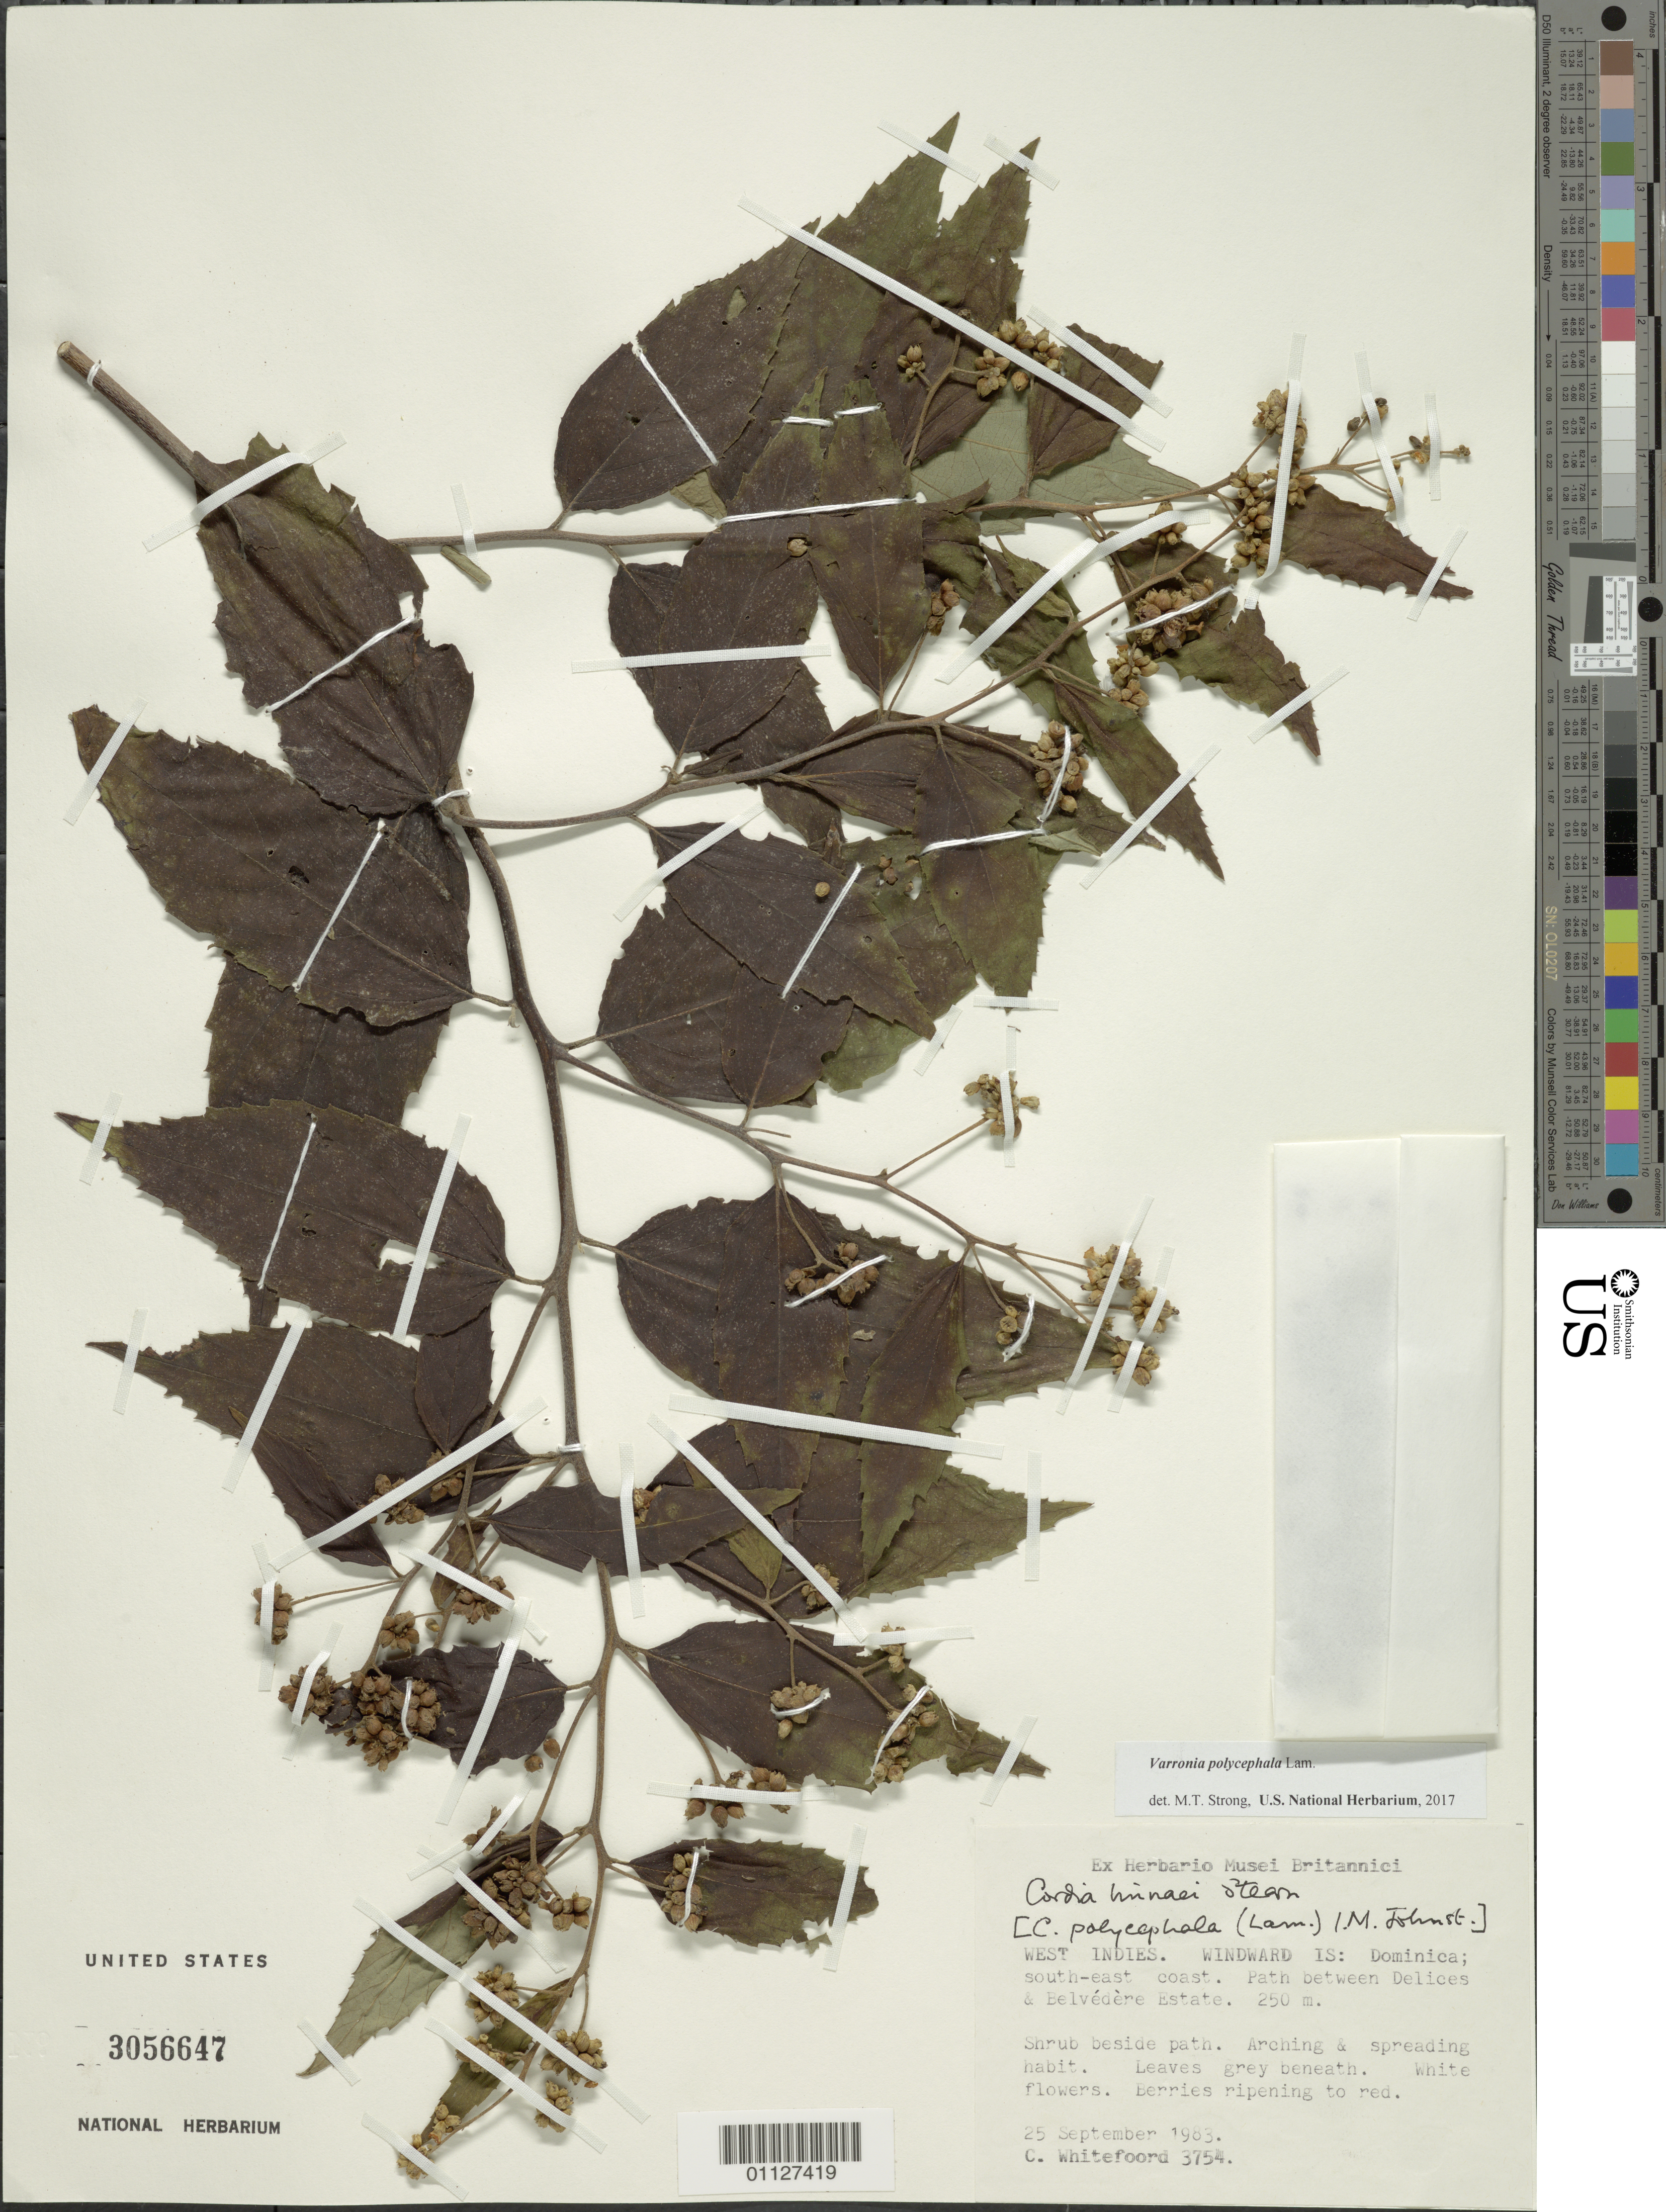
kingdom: Plantae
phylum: Tracheophyta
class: Magnoliopsida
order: Boraginales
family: Cordiaceae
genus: Varronia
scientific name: Varronia polycephala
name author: Lam.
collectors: C. Whitefoord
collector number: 3754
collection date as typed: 25 Sep 1983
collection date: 1983-09-25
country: Dominica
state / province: St. Patrick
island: Dominica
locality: SE coast; path between Delices and Belvédère Estate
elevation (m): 250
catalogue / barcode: US 3056647